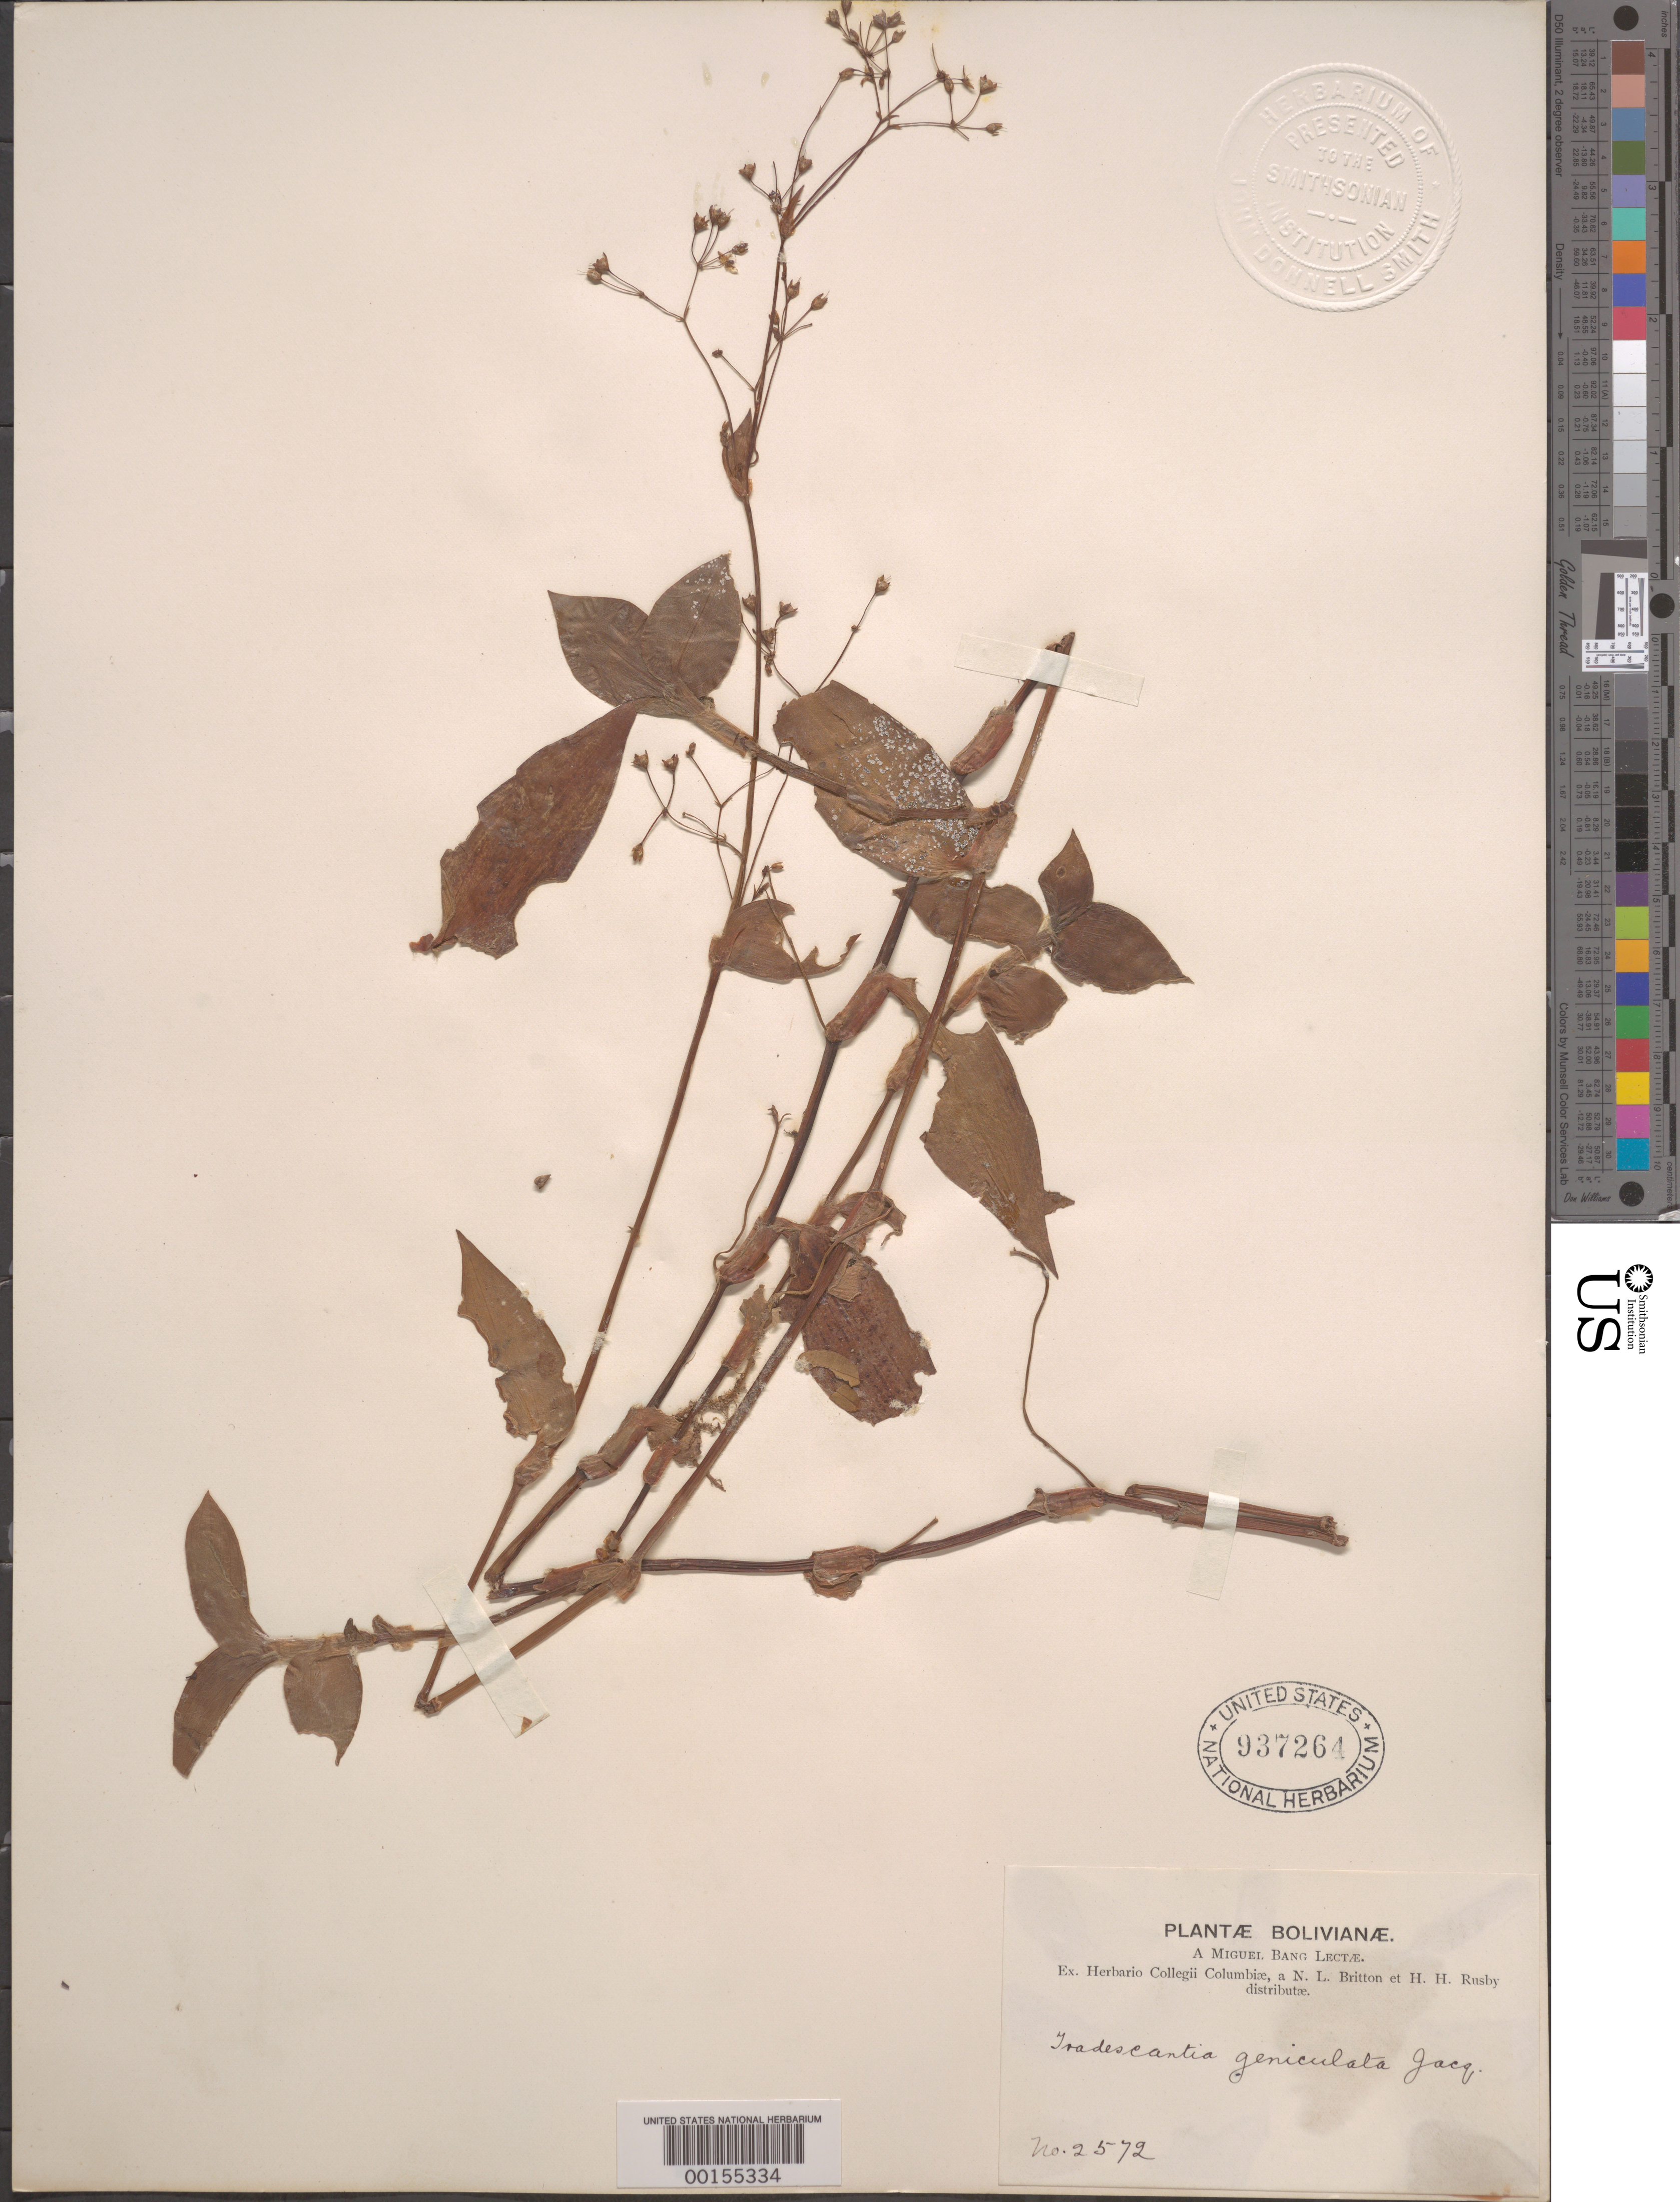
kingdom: Plantae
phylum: Tracheophyta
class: Liliopsida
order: Commelinales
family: Commelinaceae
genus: Gibasis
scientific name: Gibasis geniculata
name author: (Jacq.) Rohweder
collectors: M. Bang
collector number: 2572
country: Bolivia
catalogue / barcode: US 937264